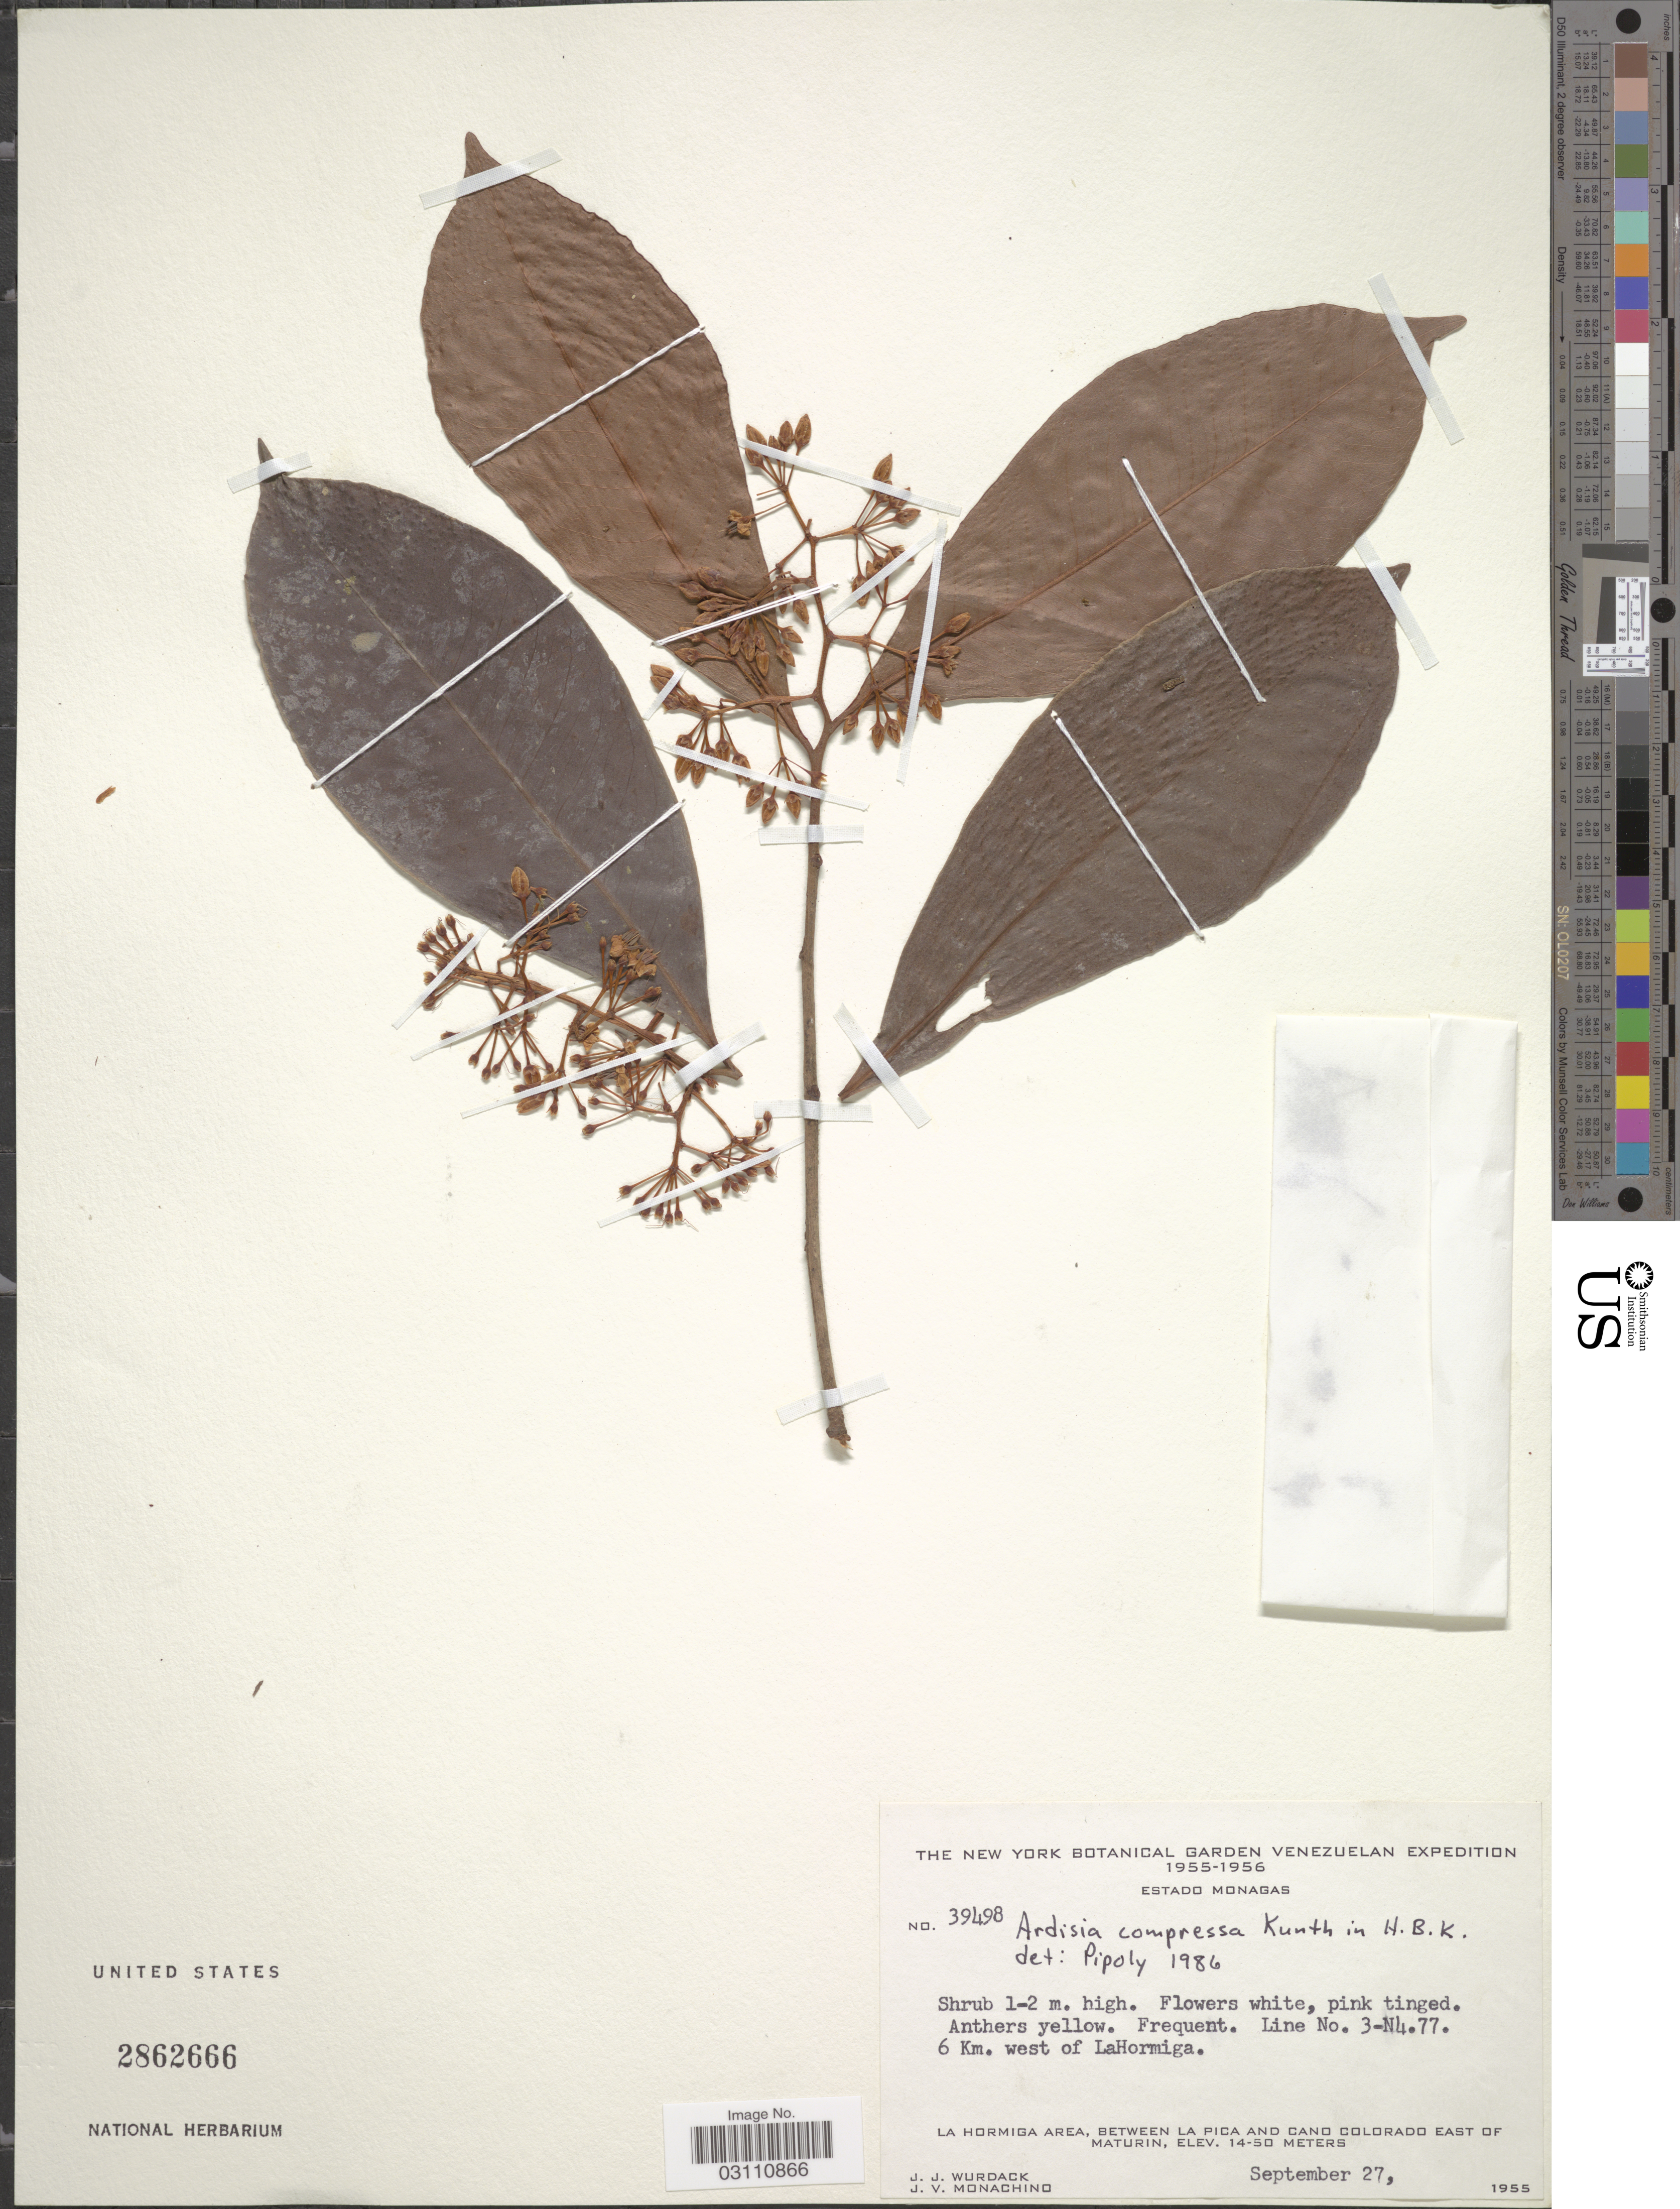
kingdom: Plantae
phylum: Tracheophyta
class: Magnoliopsida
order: Ericales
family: Primulaceae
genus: Ardisia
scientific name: Ardisia compressa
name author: Kunth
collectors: J. J. Wurdack & J. V. Monachino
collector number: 39498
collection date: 1955-09-27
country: Venezuela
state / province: Monagas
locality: Line No. 3-N4.77. 6 Km. west of LaHormiga. La Hormiga area, between La Pica and Cano Colorado east of Maturin.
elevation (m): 14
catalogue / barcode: US 2862666